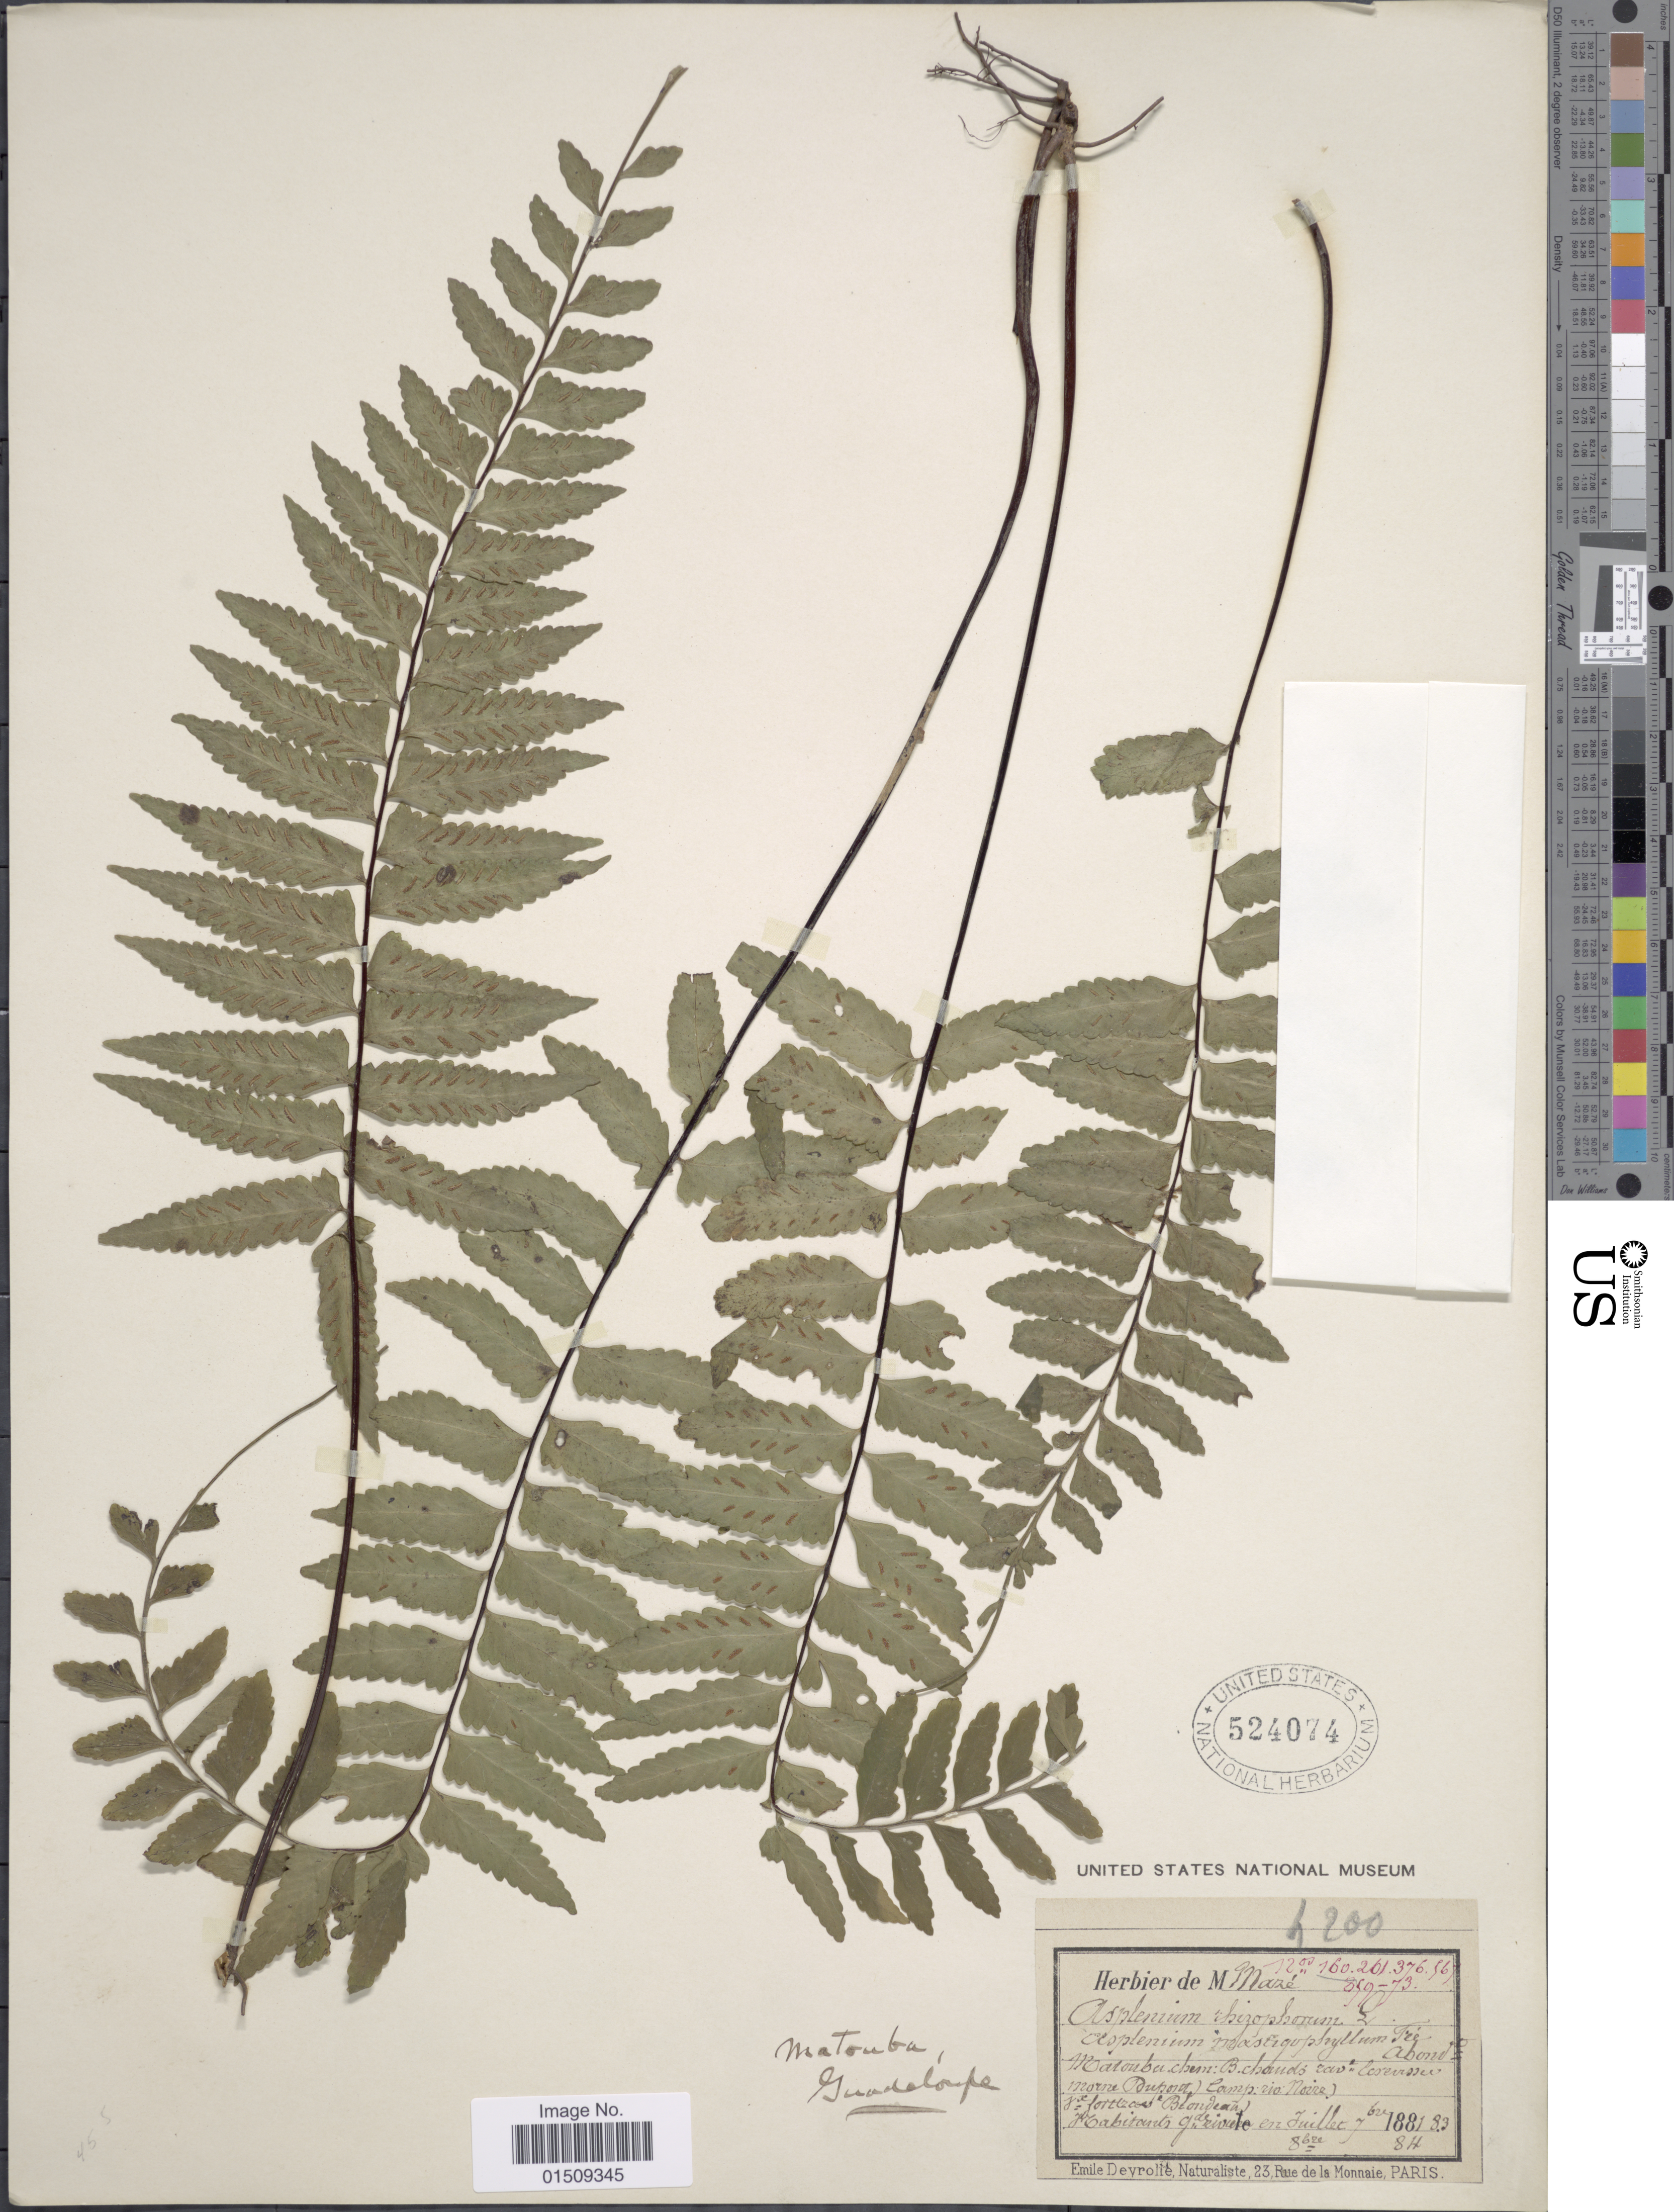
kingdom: Plantae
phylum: Tracheophyta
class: Polypodiopsida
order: Polypodiales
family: Aspleniaceae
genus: Asplenium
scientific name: Asplenium radicans var. cirrhatum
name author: (Rich. ex Willd.) Rosenst.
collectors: ex herb. M. Mazé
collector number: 1200/160/261/375/967/399 - 73*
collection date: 1881-07/1884-10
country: Guadeloupe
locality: Matouba. chemB. Chauds rev e Lexeervissei morne (Dupora) Camp: rio Noire Ste fort ( route Blondeau) [interpreted]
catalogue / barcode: US 524074